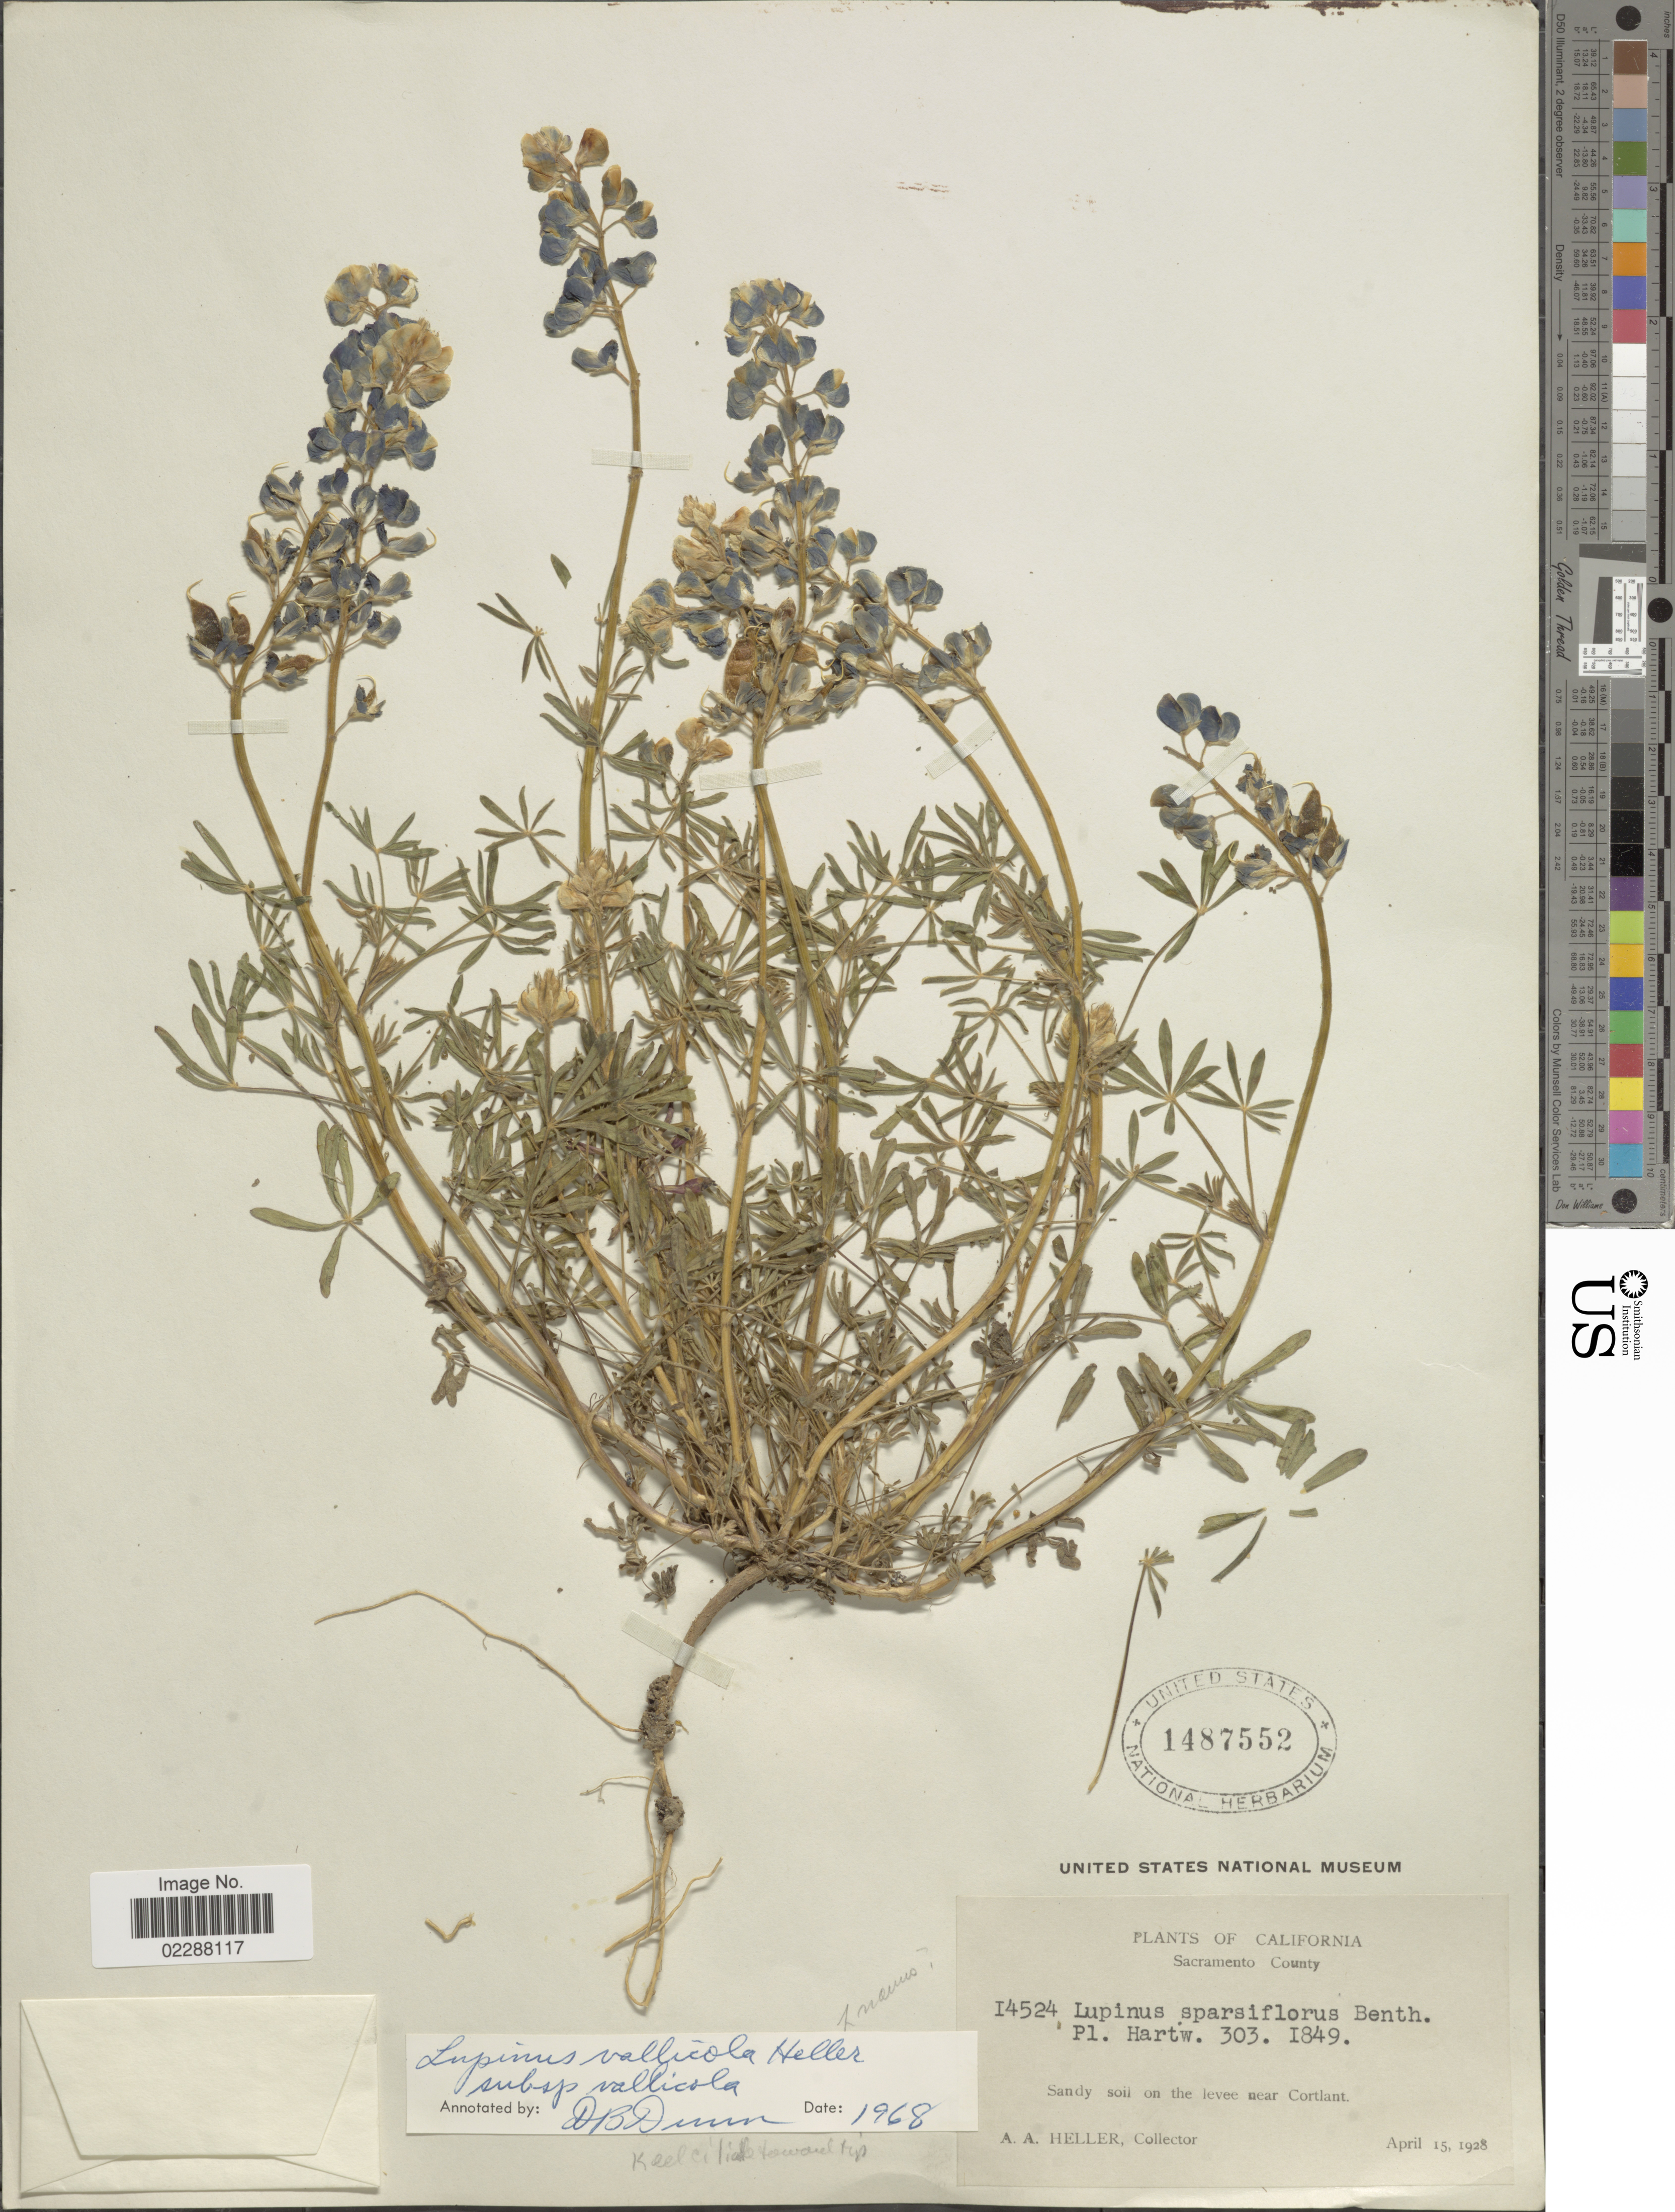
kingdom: Plantae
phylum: Tracheophyta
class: Magnoliopsida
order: Fabales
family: Fabaceae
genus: Lupinus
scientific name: Lupinus vallicola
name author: A. Heller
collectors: A. A. Heller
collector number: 14524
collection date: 1928-04-15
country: United States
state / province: California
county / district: Sacramento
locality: Sacramento County, Sandy soil on the levee near Cortlant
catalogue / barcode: US 1487552